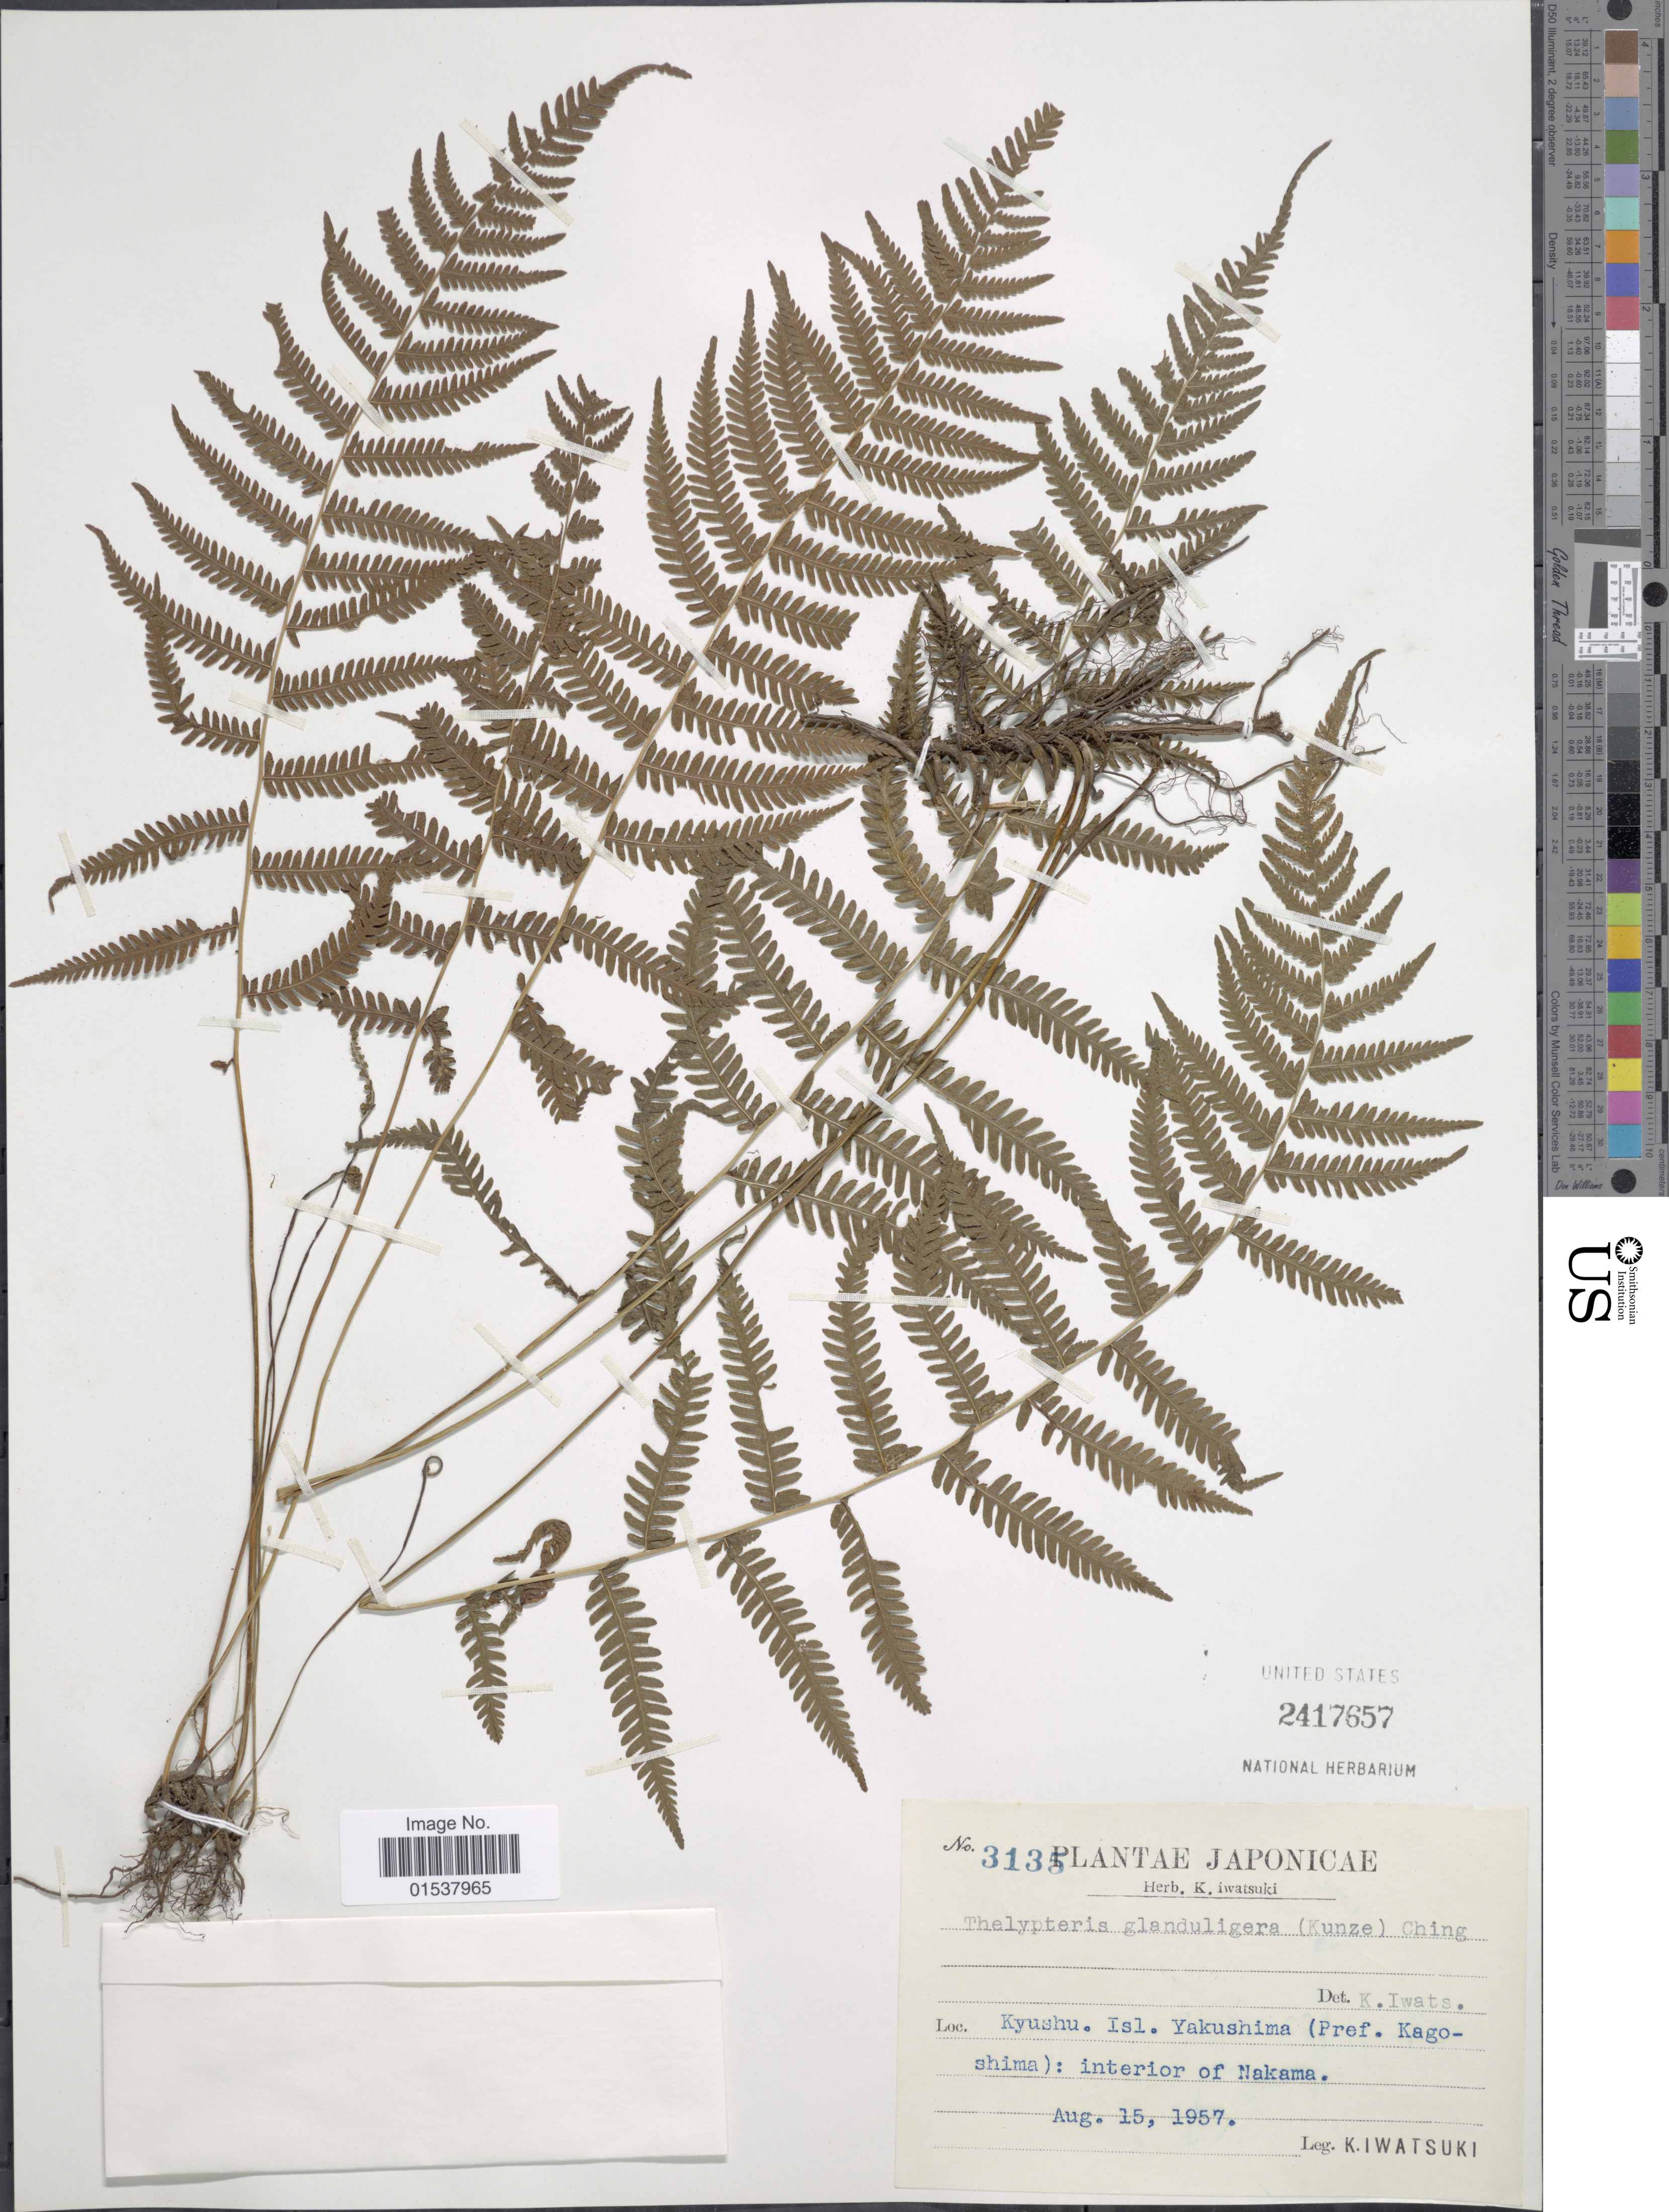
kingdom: Plantae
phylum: Tracheophyta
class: Polypodiopsida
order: Polypodiales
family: Thelypteridaceae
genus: Parathelypteris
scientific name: Parathelypteris glanduligera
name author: (Kunze) Ching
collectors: K. Iwatsuki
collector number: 3135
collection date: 1957-08-15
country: Japan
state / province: Kagosima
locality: Japonicae, Kyushu. Isl. Yakushima (Pref. Kagoshima): interior of Nakama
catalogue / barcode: US 2417657